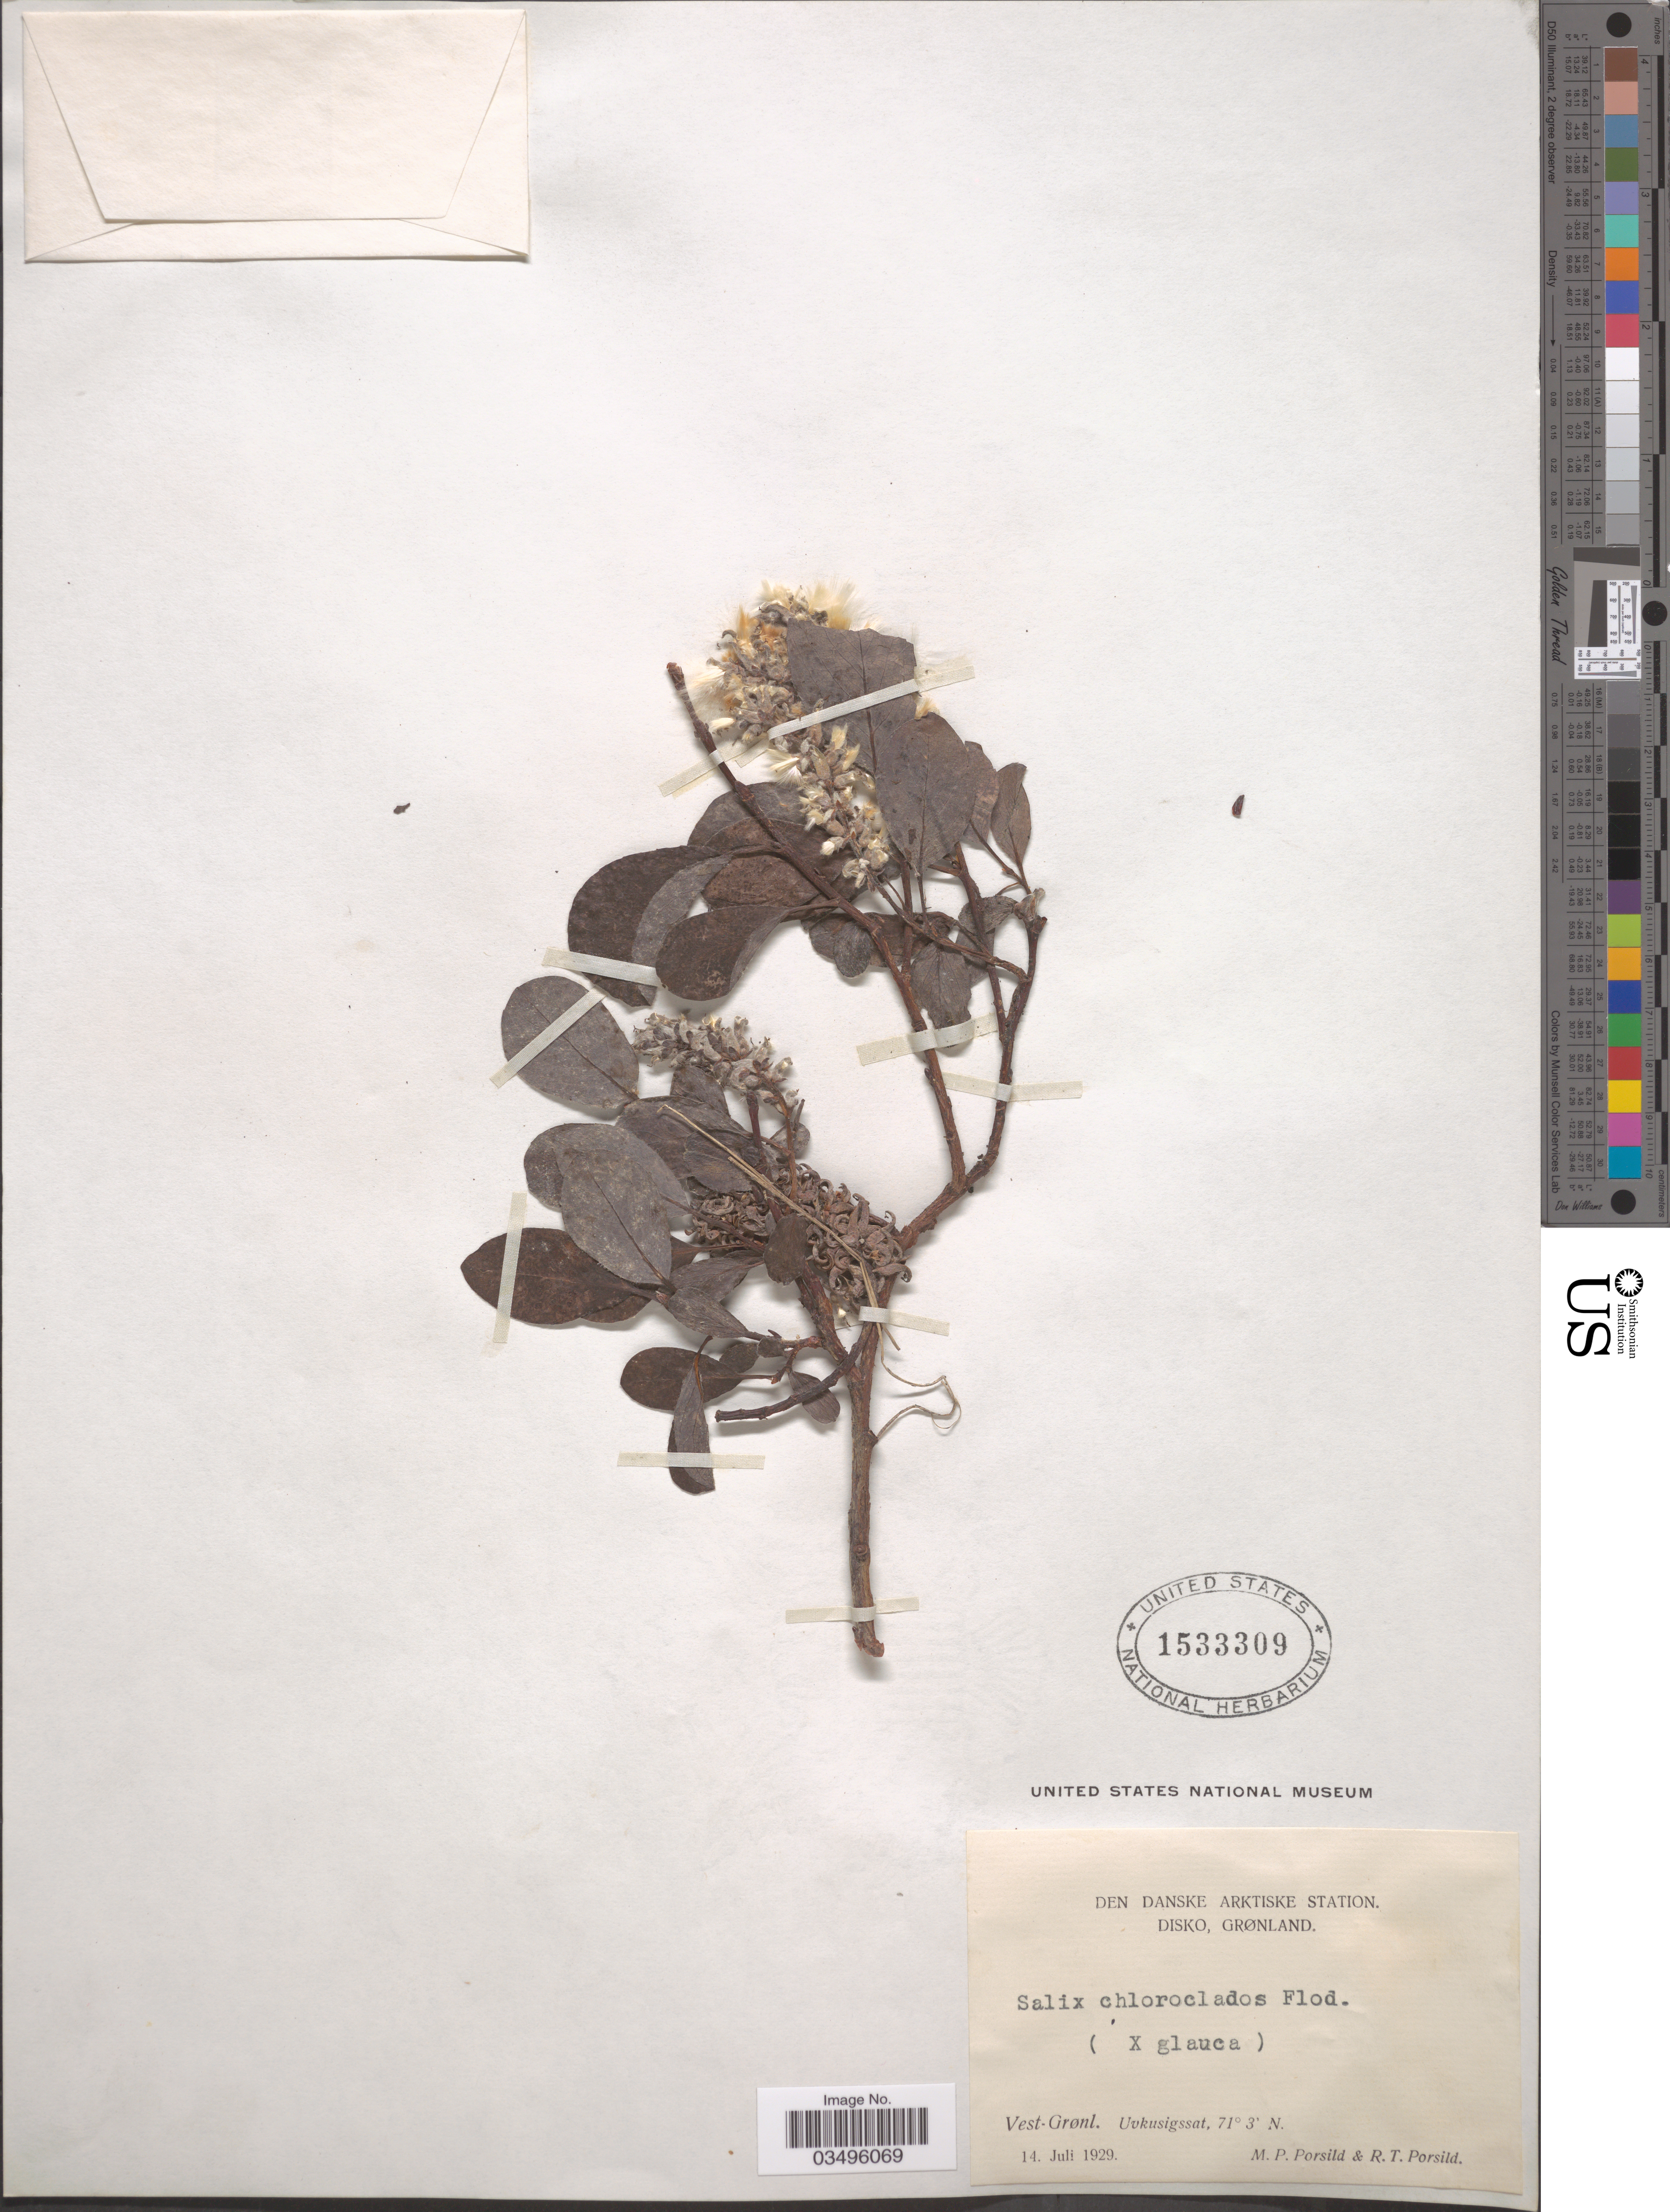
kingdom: Plantae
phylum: Tracheophyta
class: Magnoliopsida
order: Malpighiales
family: Salicaceae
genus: Salix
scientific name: Salix chloroclados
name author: Flod.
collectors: M. P. Porsild & R. T. Porsild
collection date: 1929-07-14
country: Greenland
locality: Den Danske Arktiske Station. Disko, Grønland. Vest-Grønl. Uvkusigssat.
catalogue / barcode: US 1533309